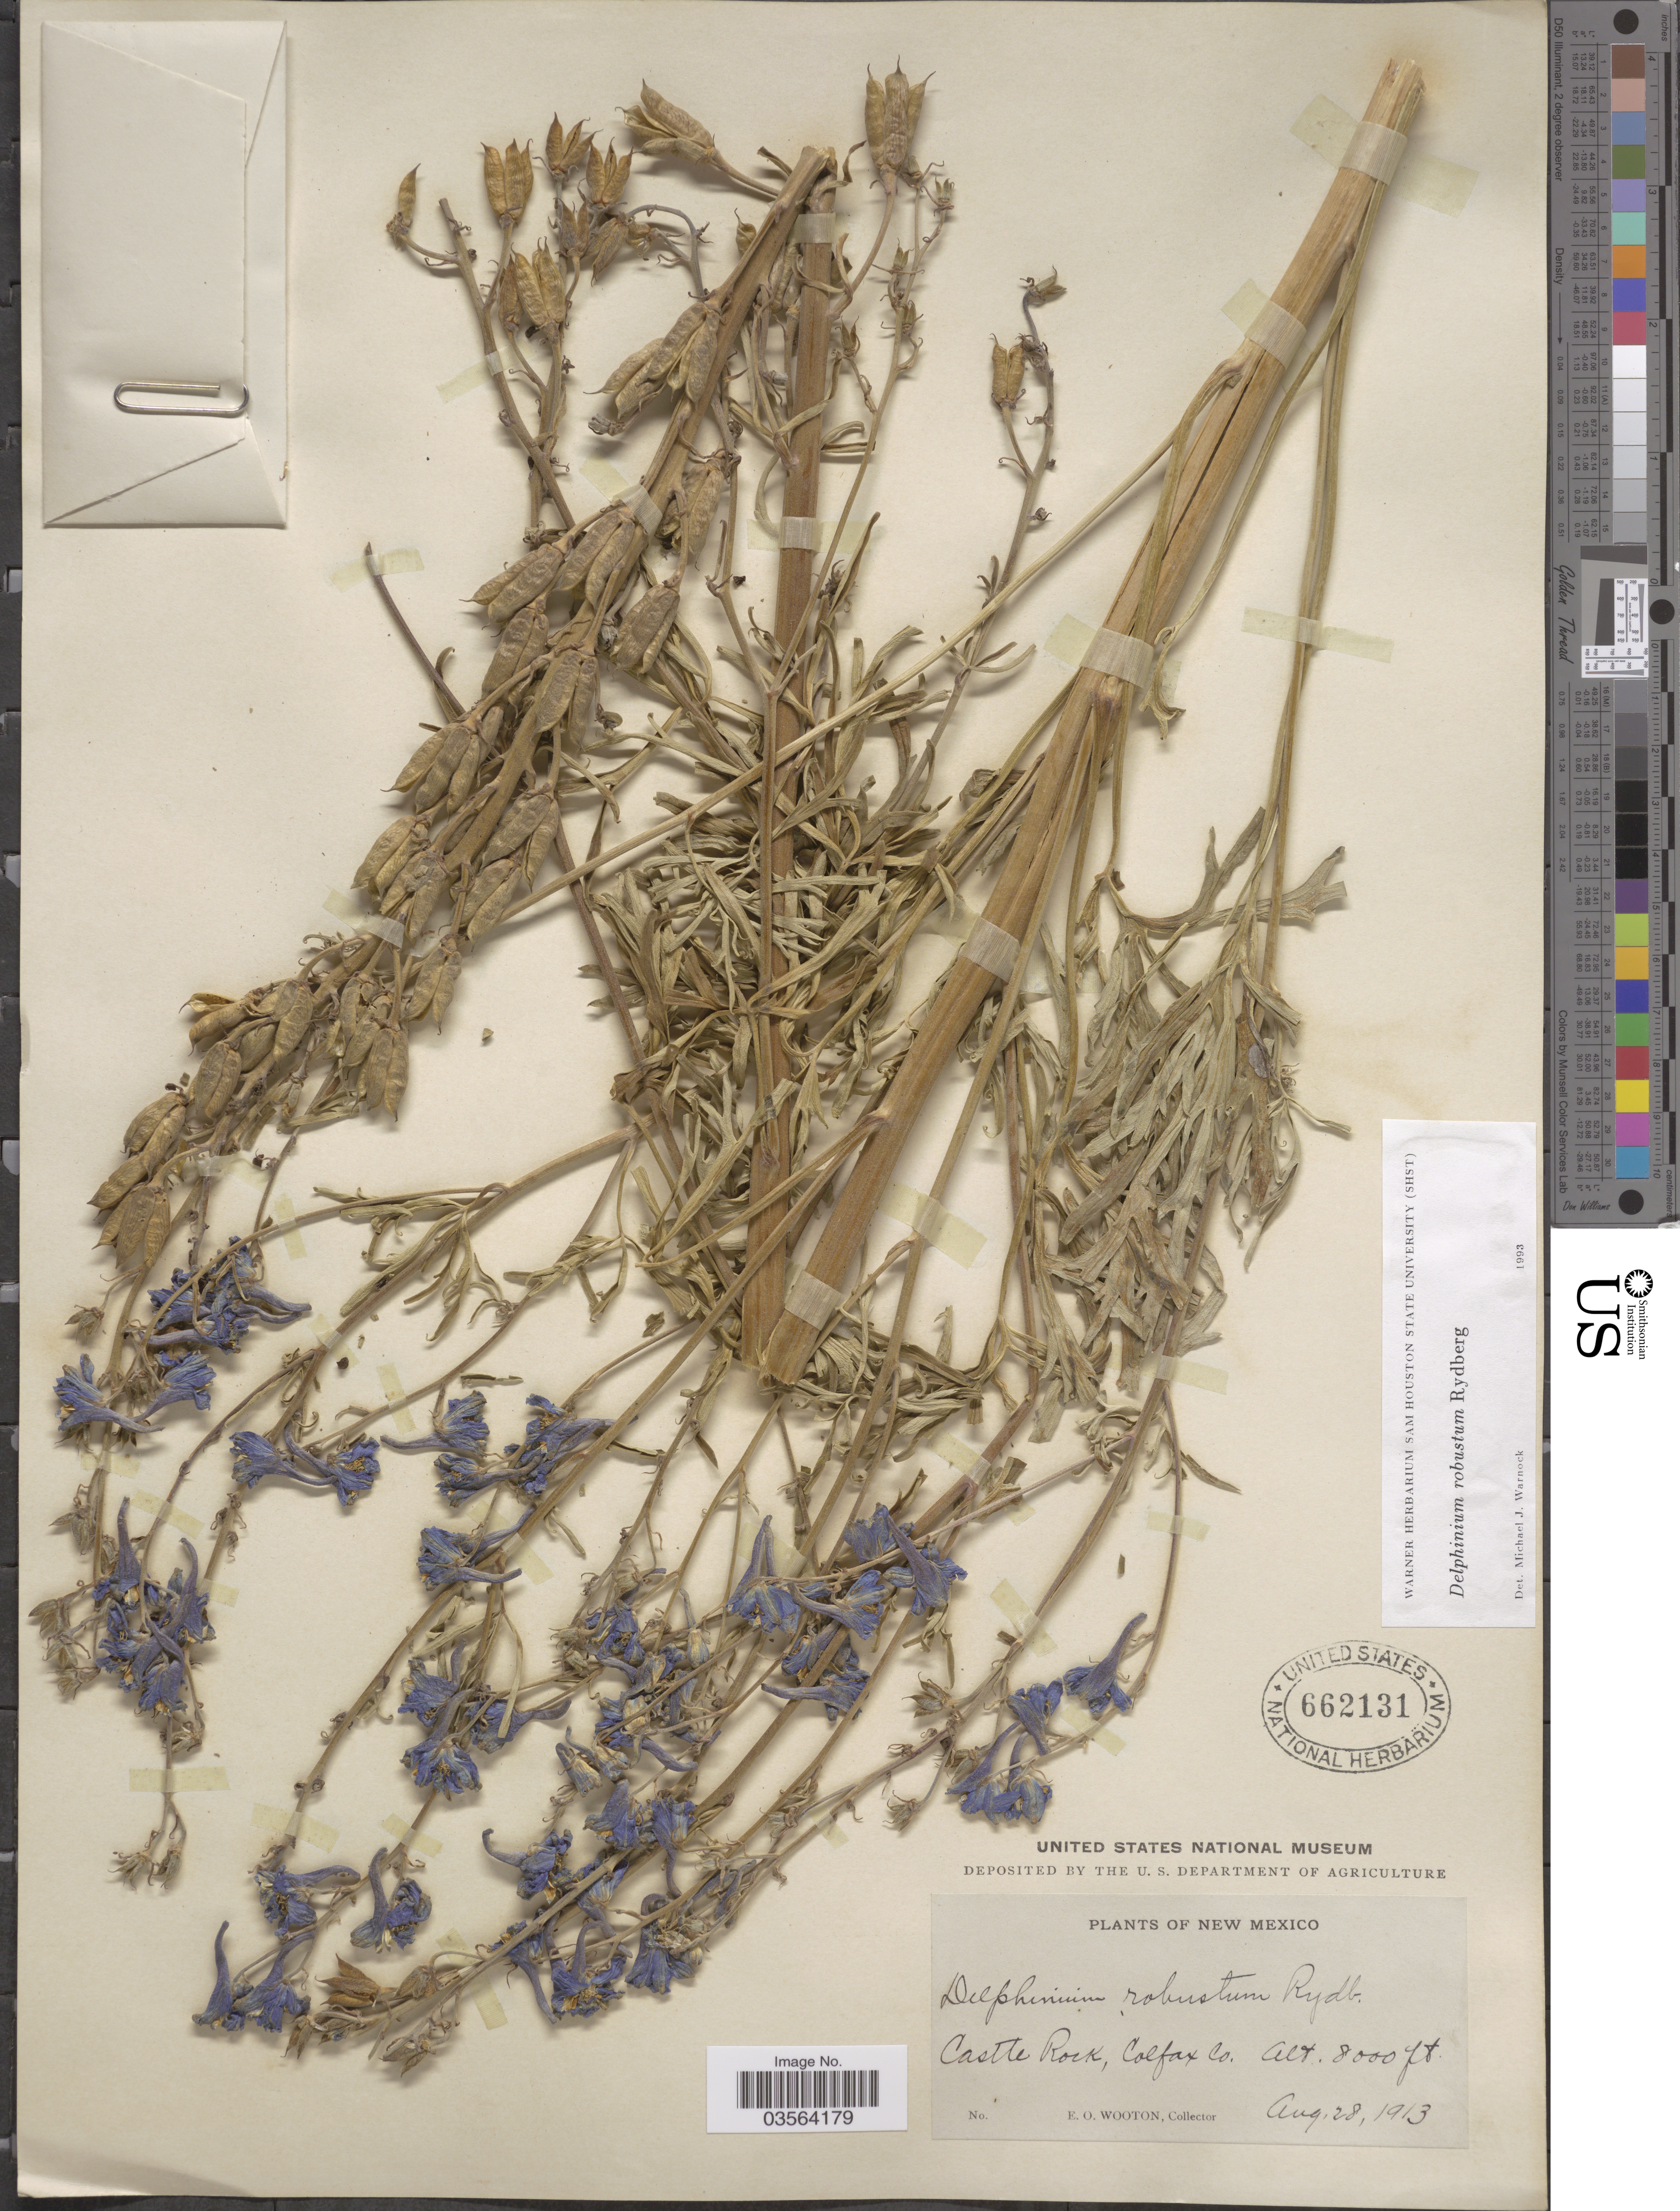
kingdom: Plantae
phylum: Tracheophyta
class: Magnoliopsida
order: Ranunculales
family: Ranunculaceae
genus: Delphinium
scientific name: Delphinium robustum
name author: Rydb.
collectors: E. O. Wooton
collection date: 1913-08-28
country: United States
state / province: New Mexico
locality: Castle Rock, Colfax Co.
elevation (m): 2438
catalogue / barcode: US 662131